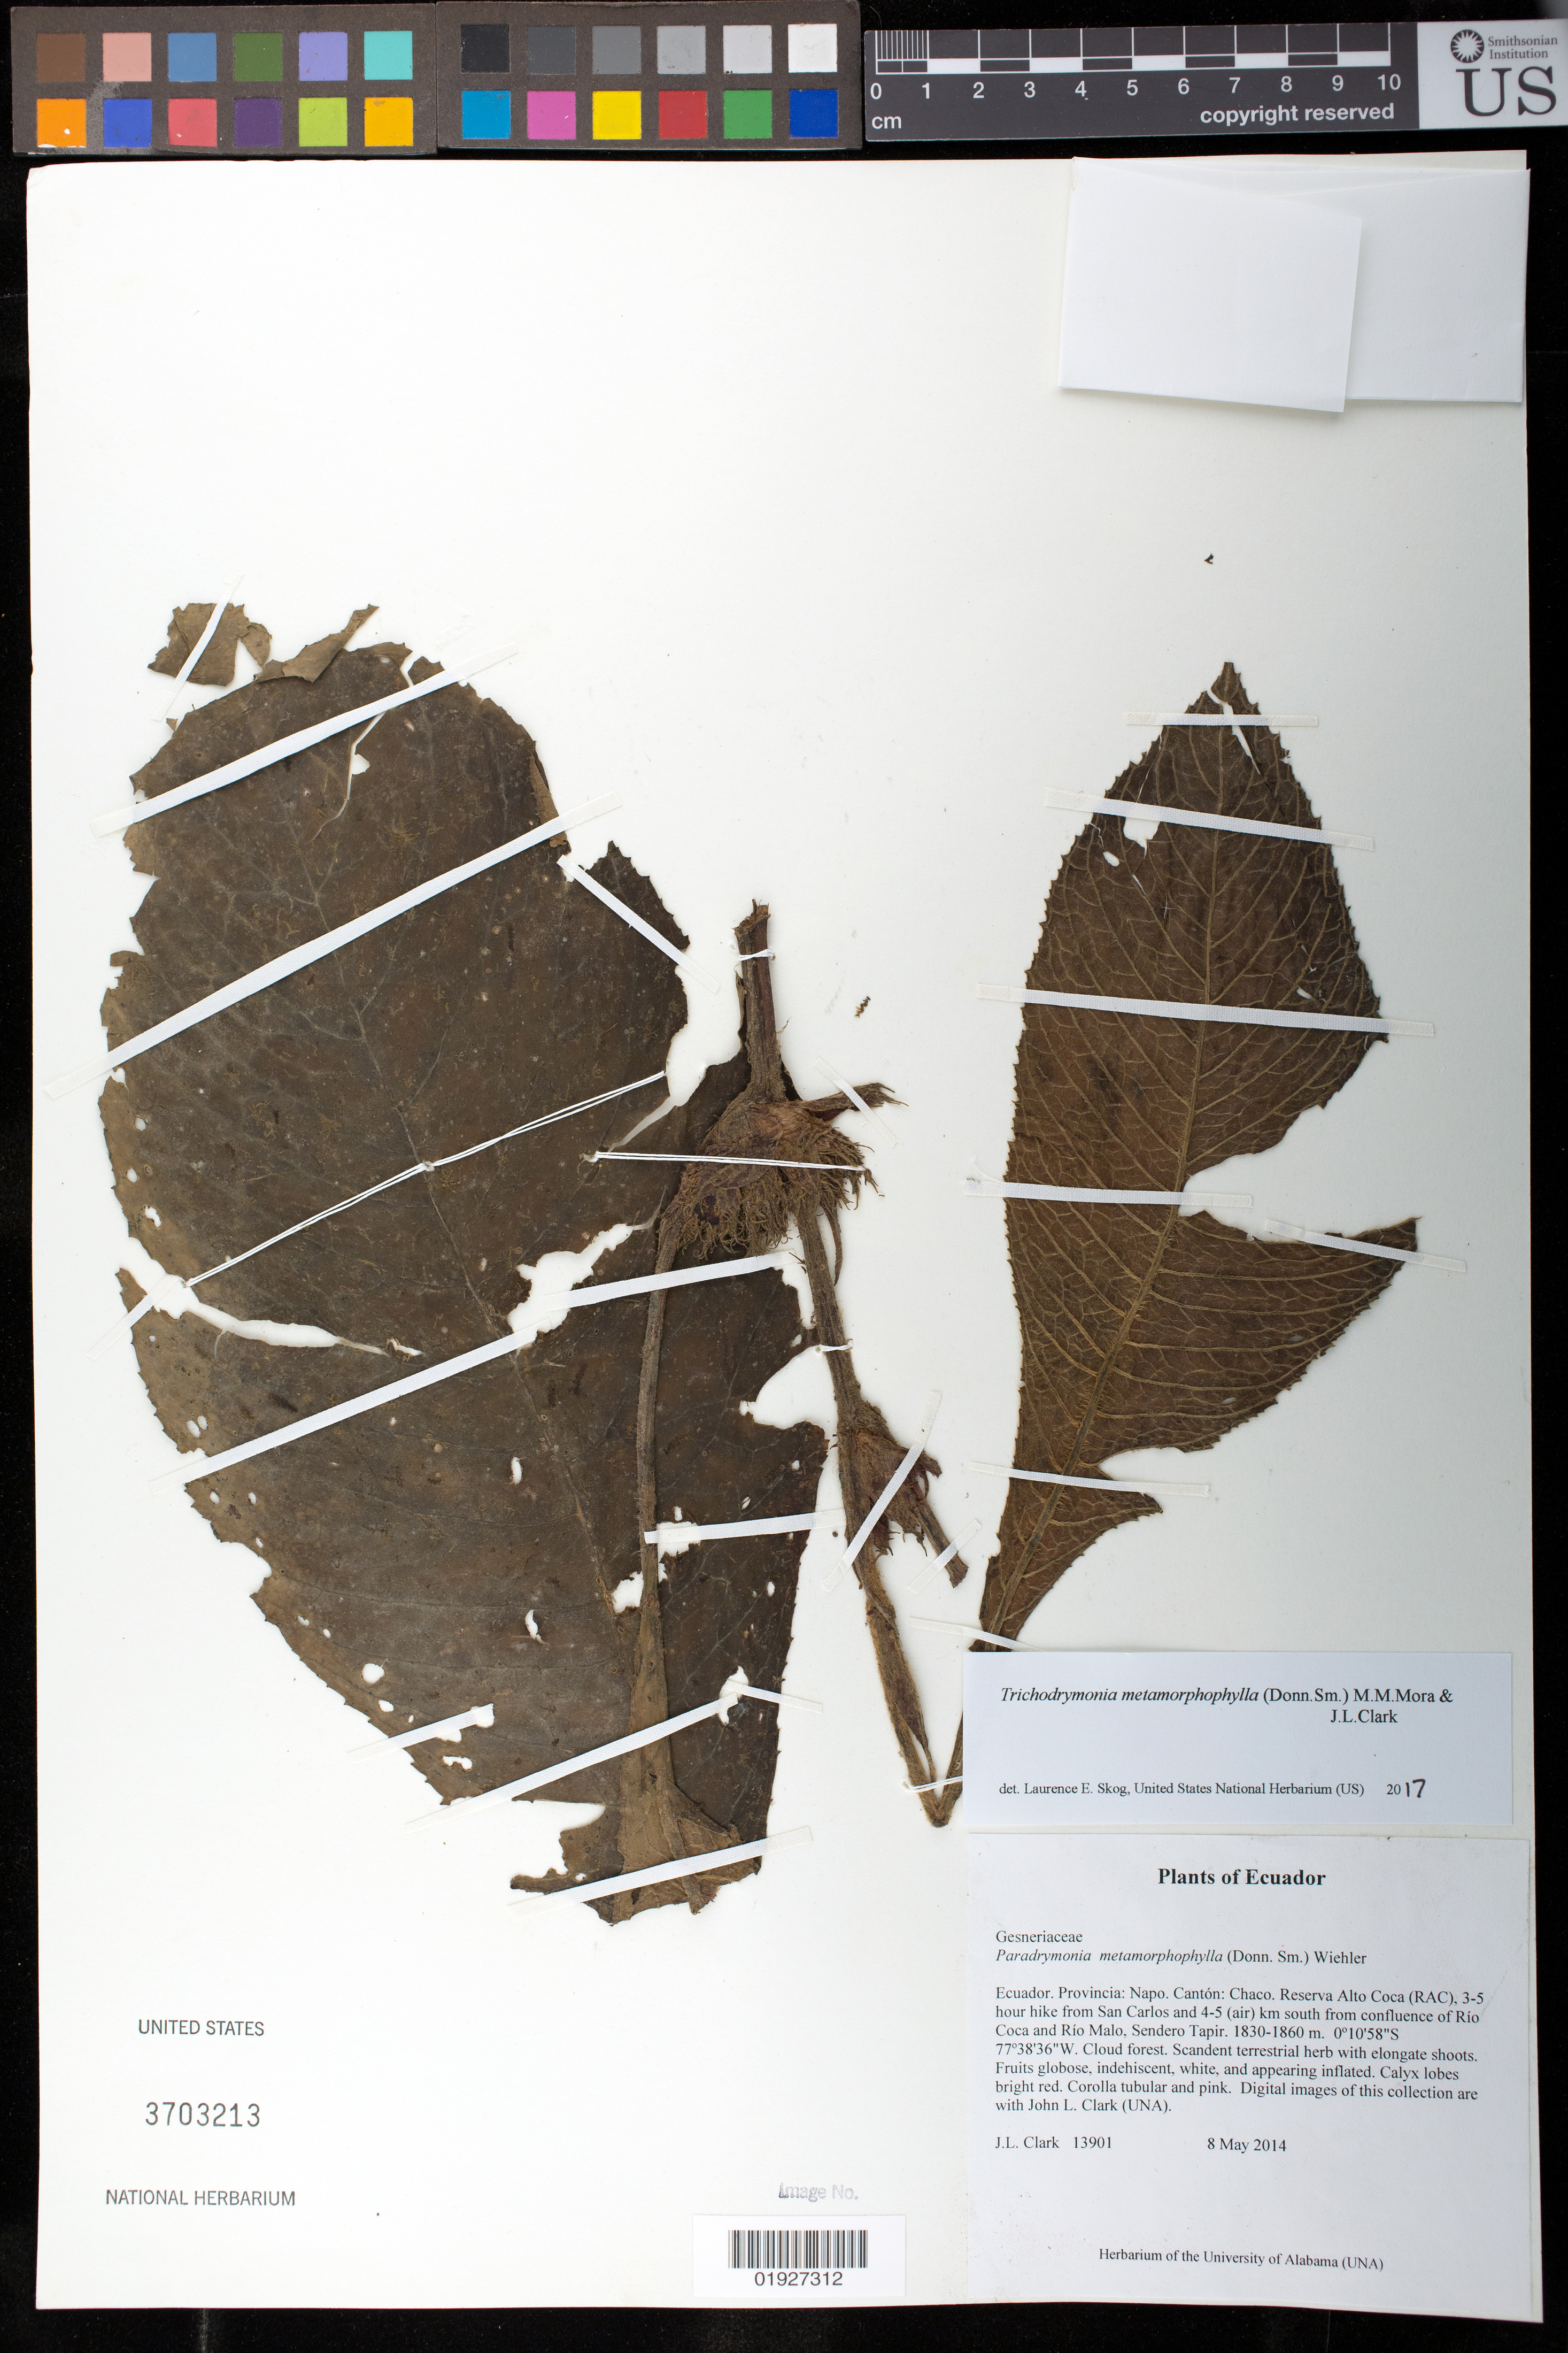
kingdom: Plantae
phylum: Tracheophyta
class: Magnoliopsida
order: Lamiales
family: Gesneriaceae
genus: Trichodrymonia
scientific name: Trichodrymonia metamorphophylla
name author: (Donn. Sm.) M.M. Mora & J.L. Clark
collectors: J. L. Clark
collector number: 13901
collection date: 2014-05-08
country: Ecuador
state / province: Napo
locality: Canton: Chaco. Reserva Alto Coca (RAC), 3-5 hour hike from San Carlos and 4-5 (air) km south from confluence of Rio Coca and Rio Malo, Sendero Tapir.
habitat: Cloud forest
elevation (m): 1830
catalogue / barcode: US 3703213